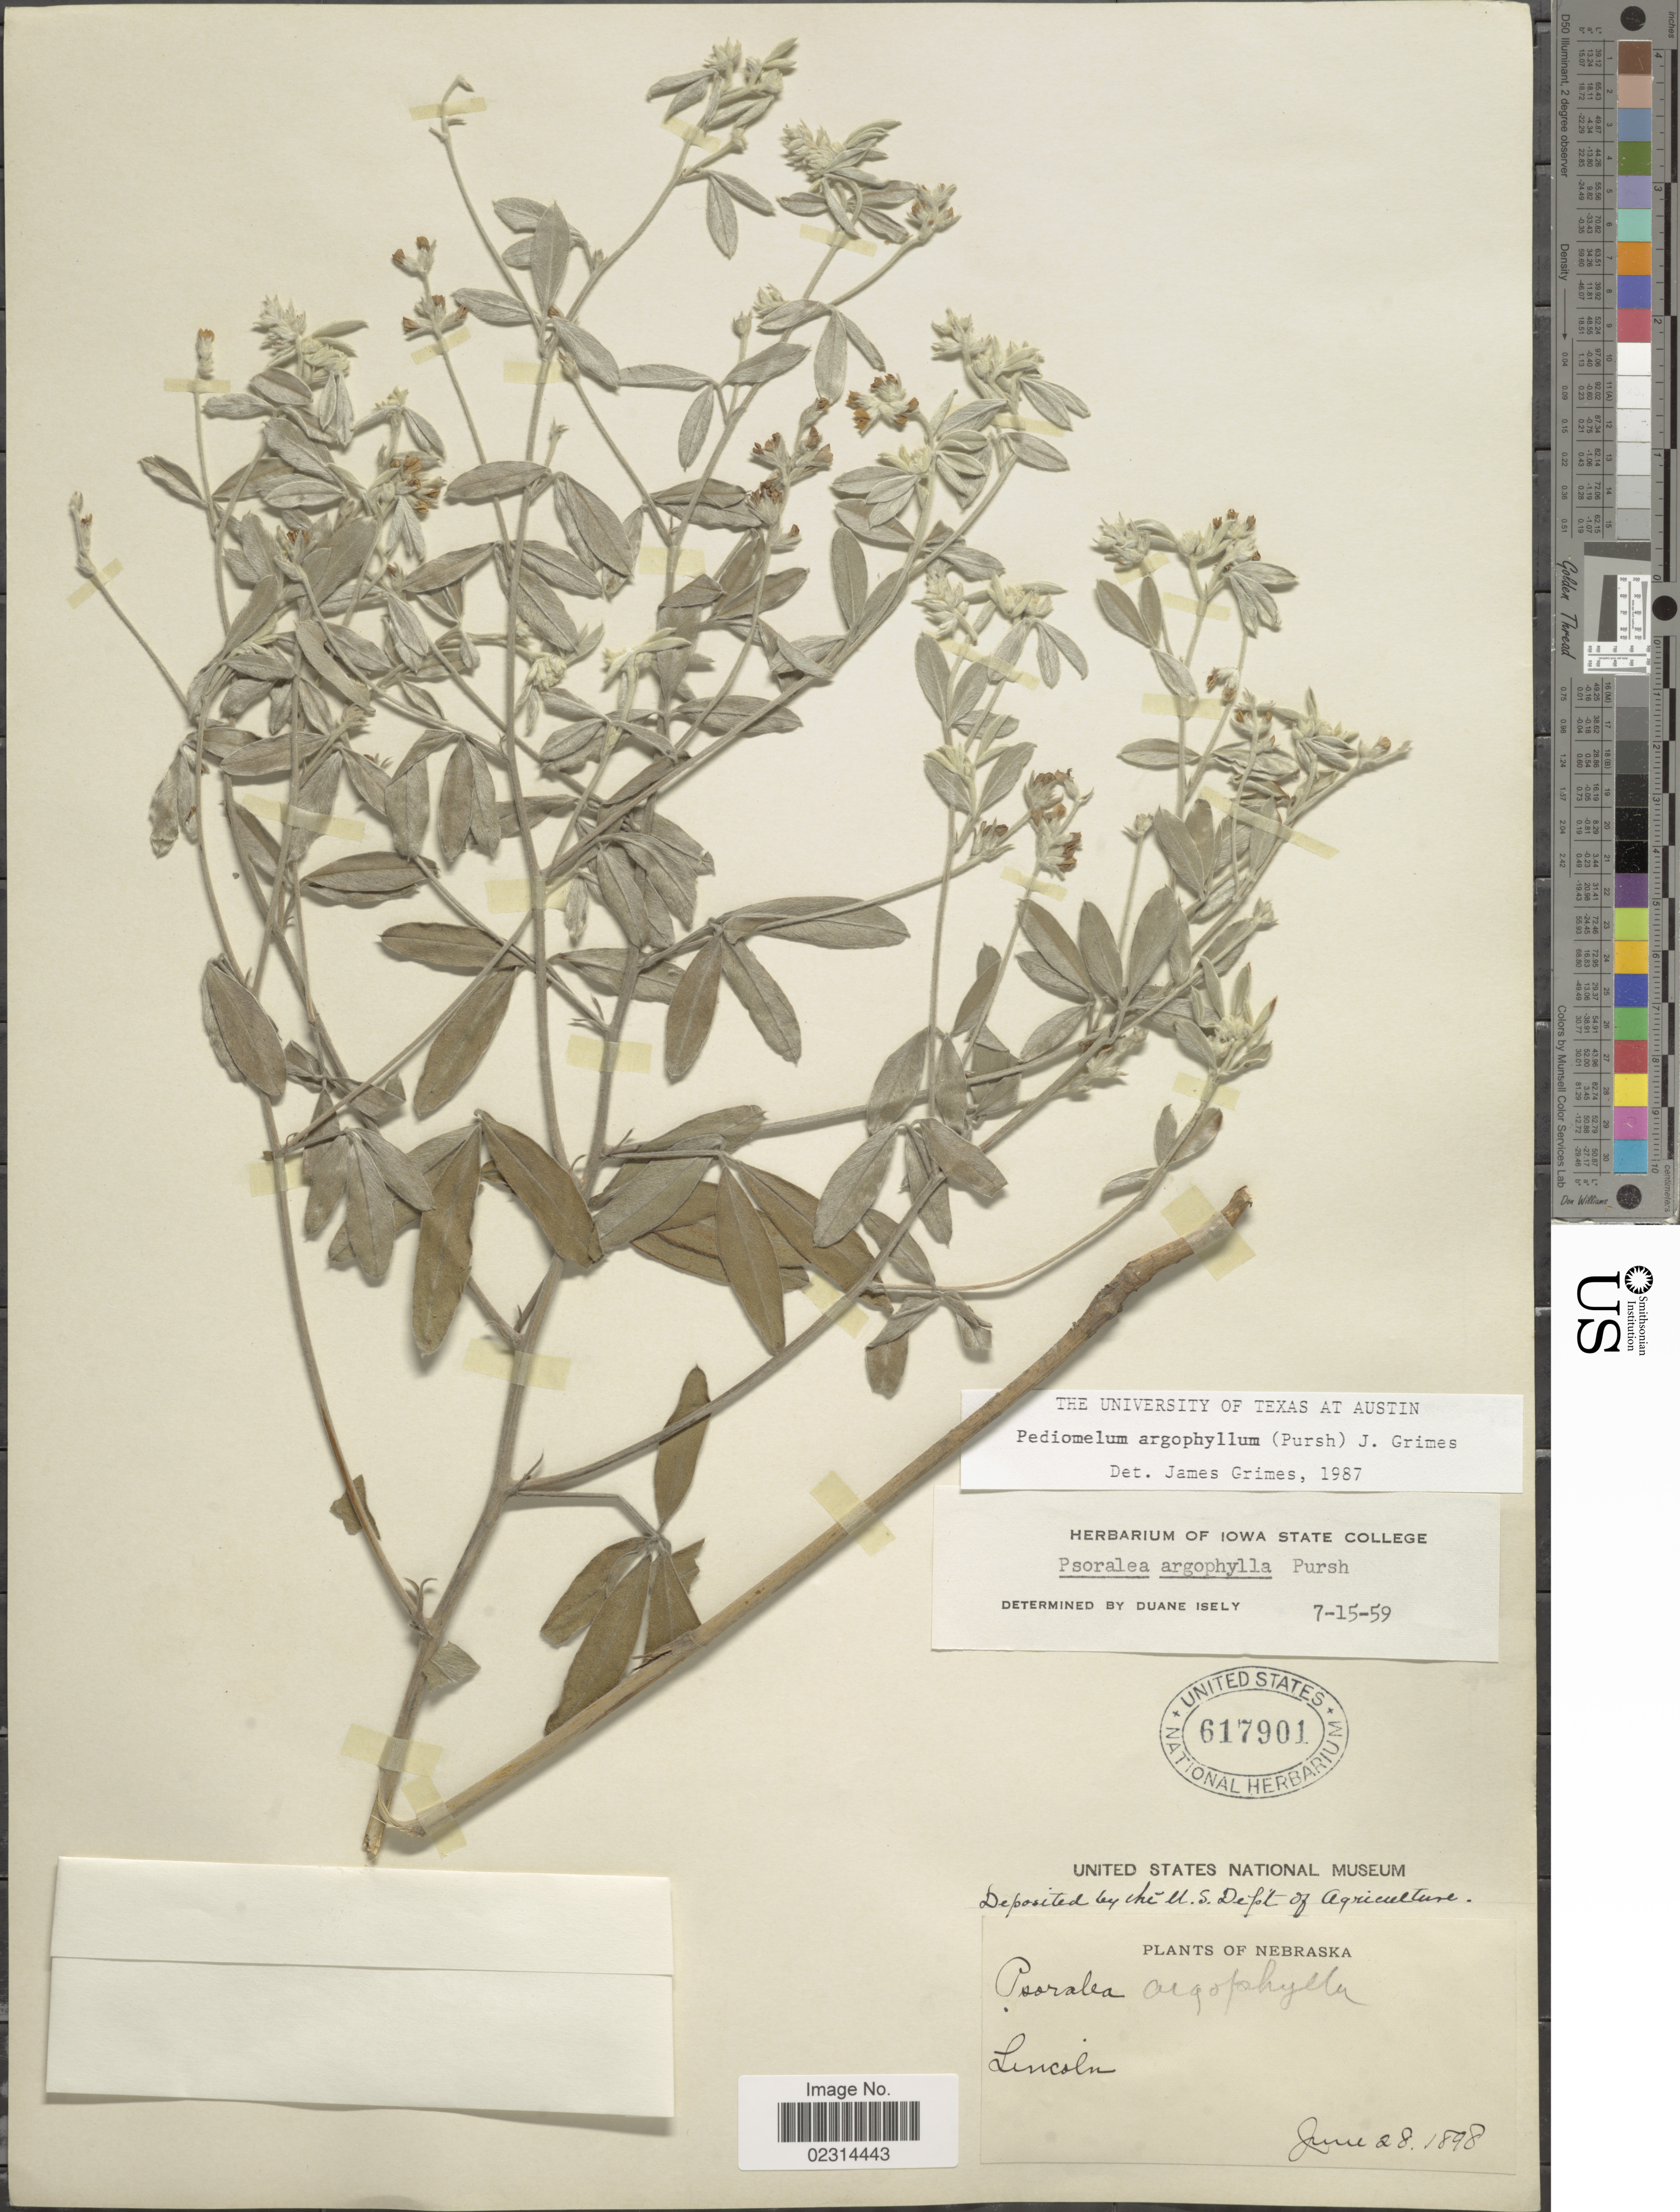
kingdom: Plantae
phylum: Tracheophyta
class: Magnoliopsida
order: Fabales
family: Fabaceae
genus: Pediomelum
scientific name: Pediomelum argophyllum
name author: (Pursh) J.W. Grimes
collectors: U.S. Department of Agriculture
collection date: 1898-06-28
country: United States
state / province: Nebraska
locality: Lincoln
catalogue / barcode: US 617901